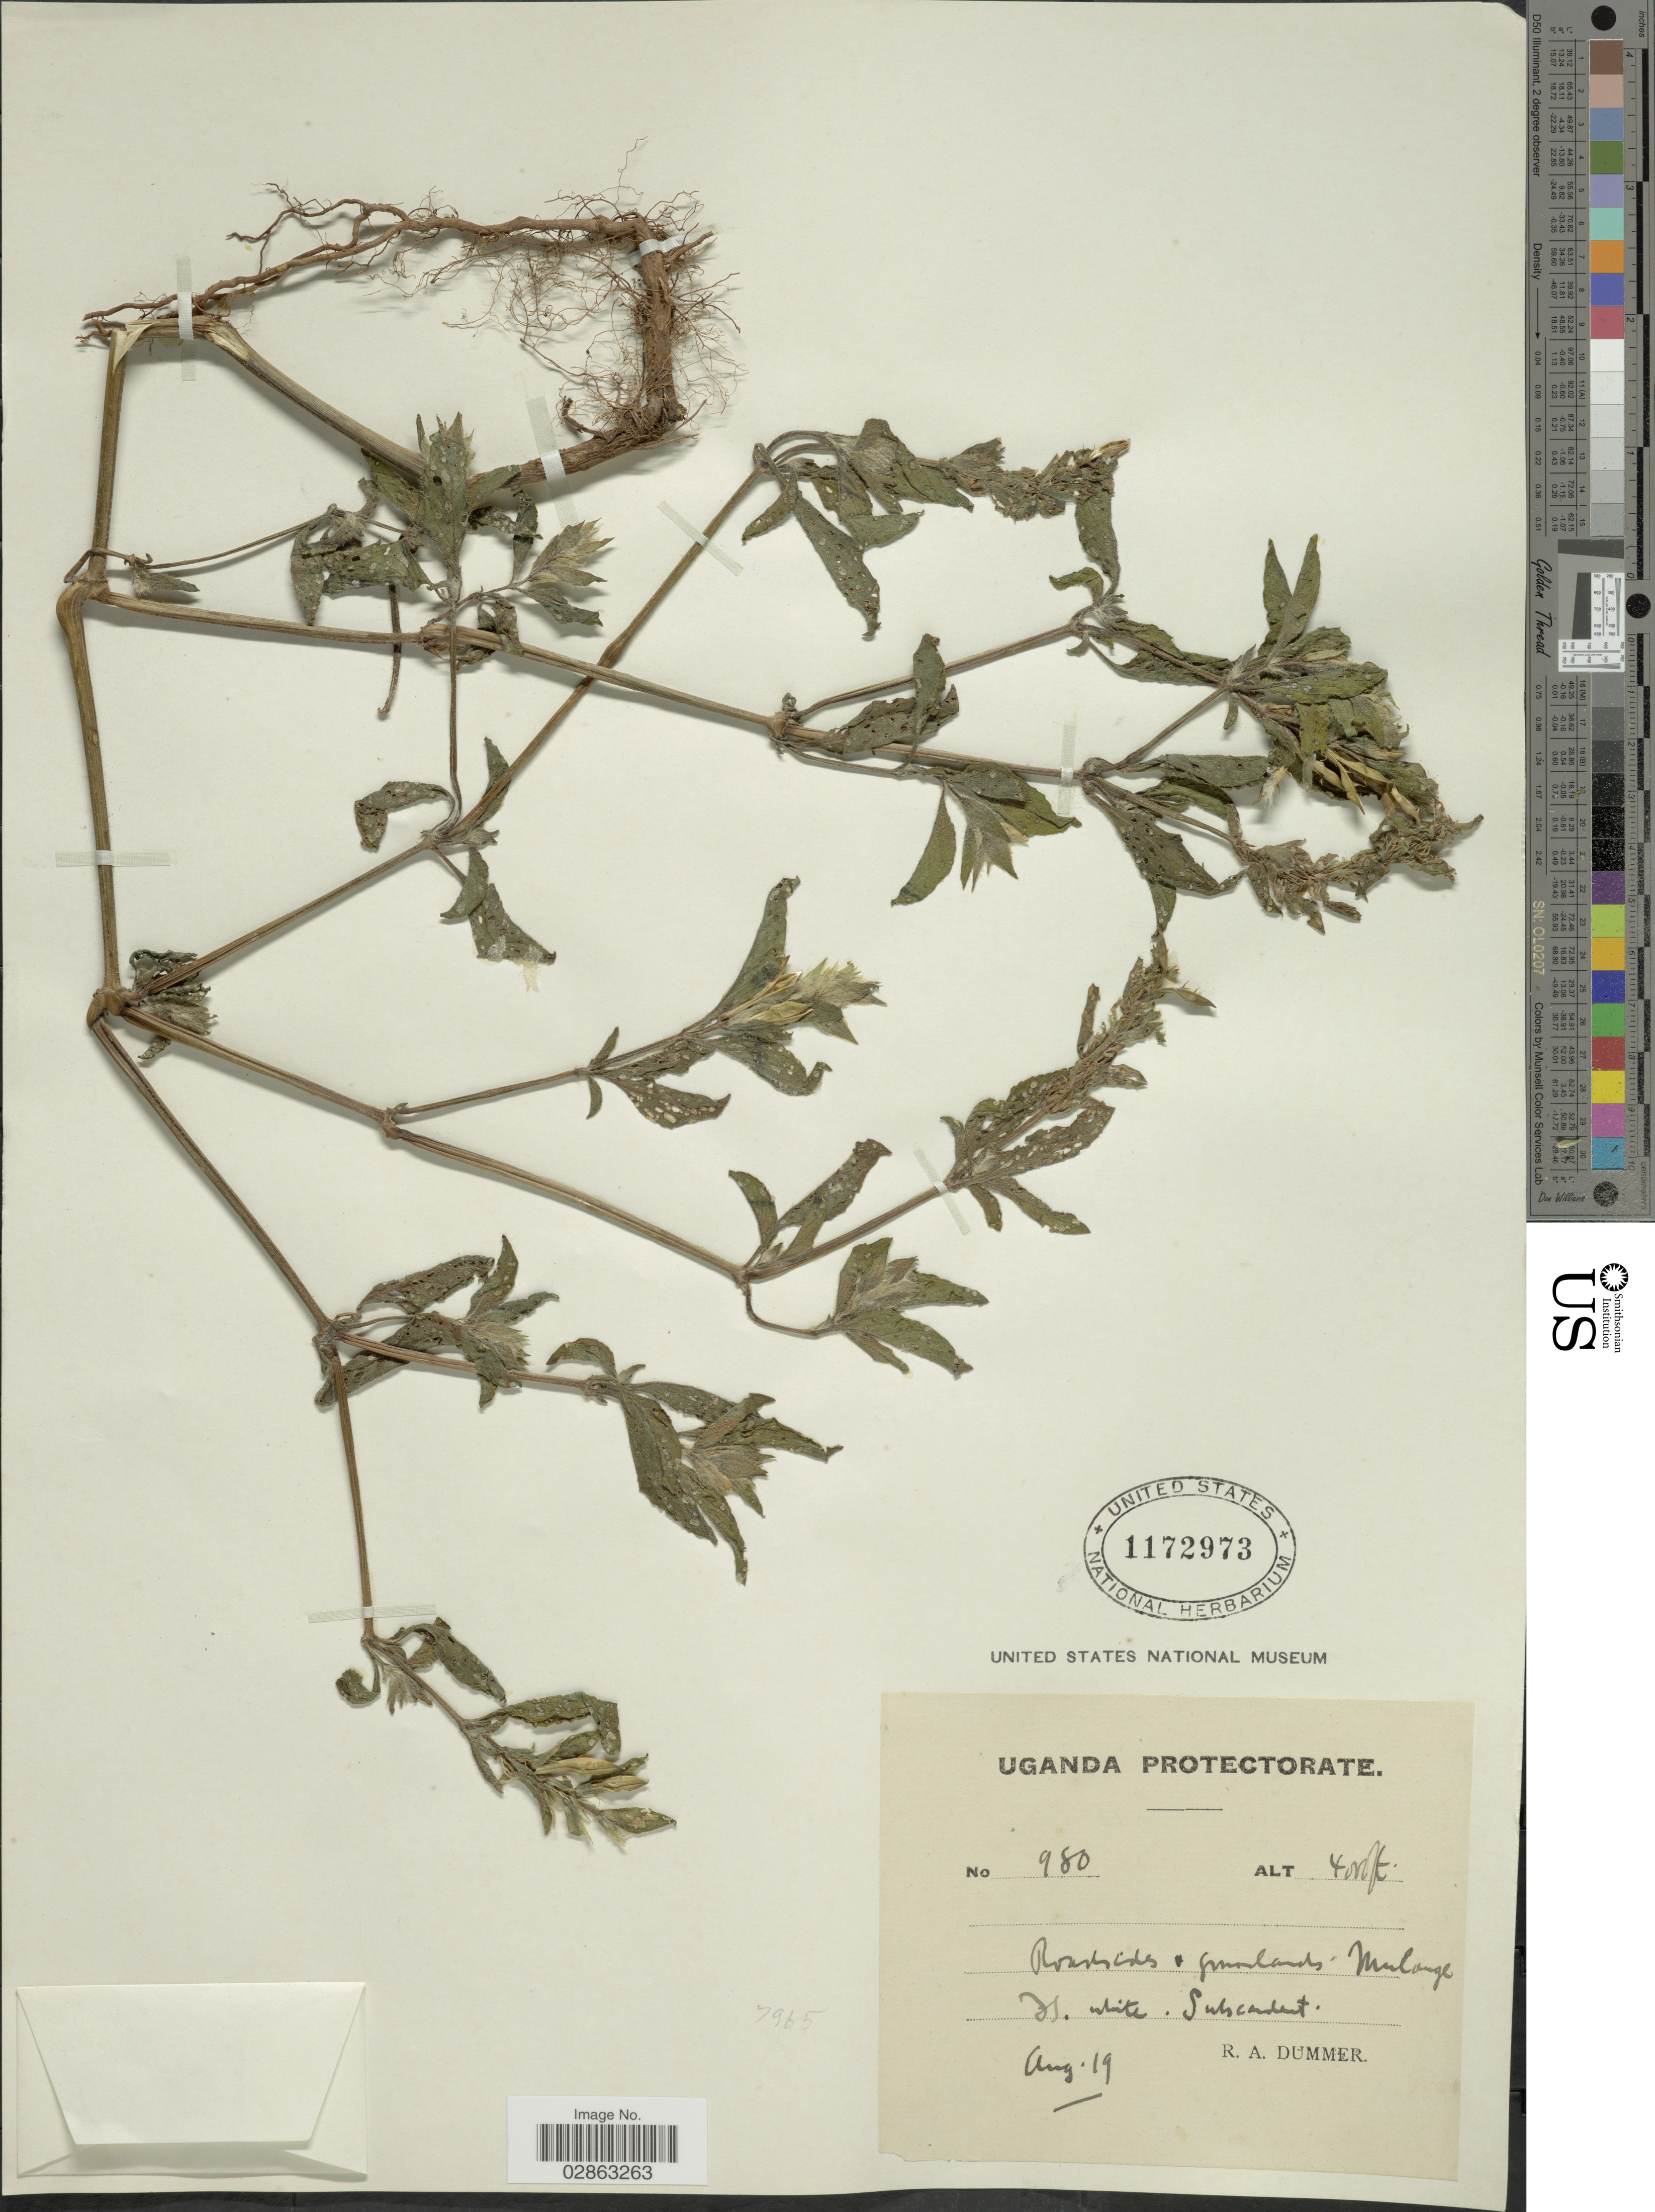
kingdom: Plantae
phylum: Tracheophyta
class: Magnoliopsida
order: Lamiales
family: Acanthaceae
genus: Ruellia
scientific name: Ruellia patula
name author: Jacq.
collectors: R. Dümmer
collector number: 980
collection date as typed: Transcribed d/m/y: /8/19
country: Uganda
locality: Uganda Protectorate. Mulange.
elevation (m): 1219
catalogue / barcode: US 1172973